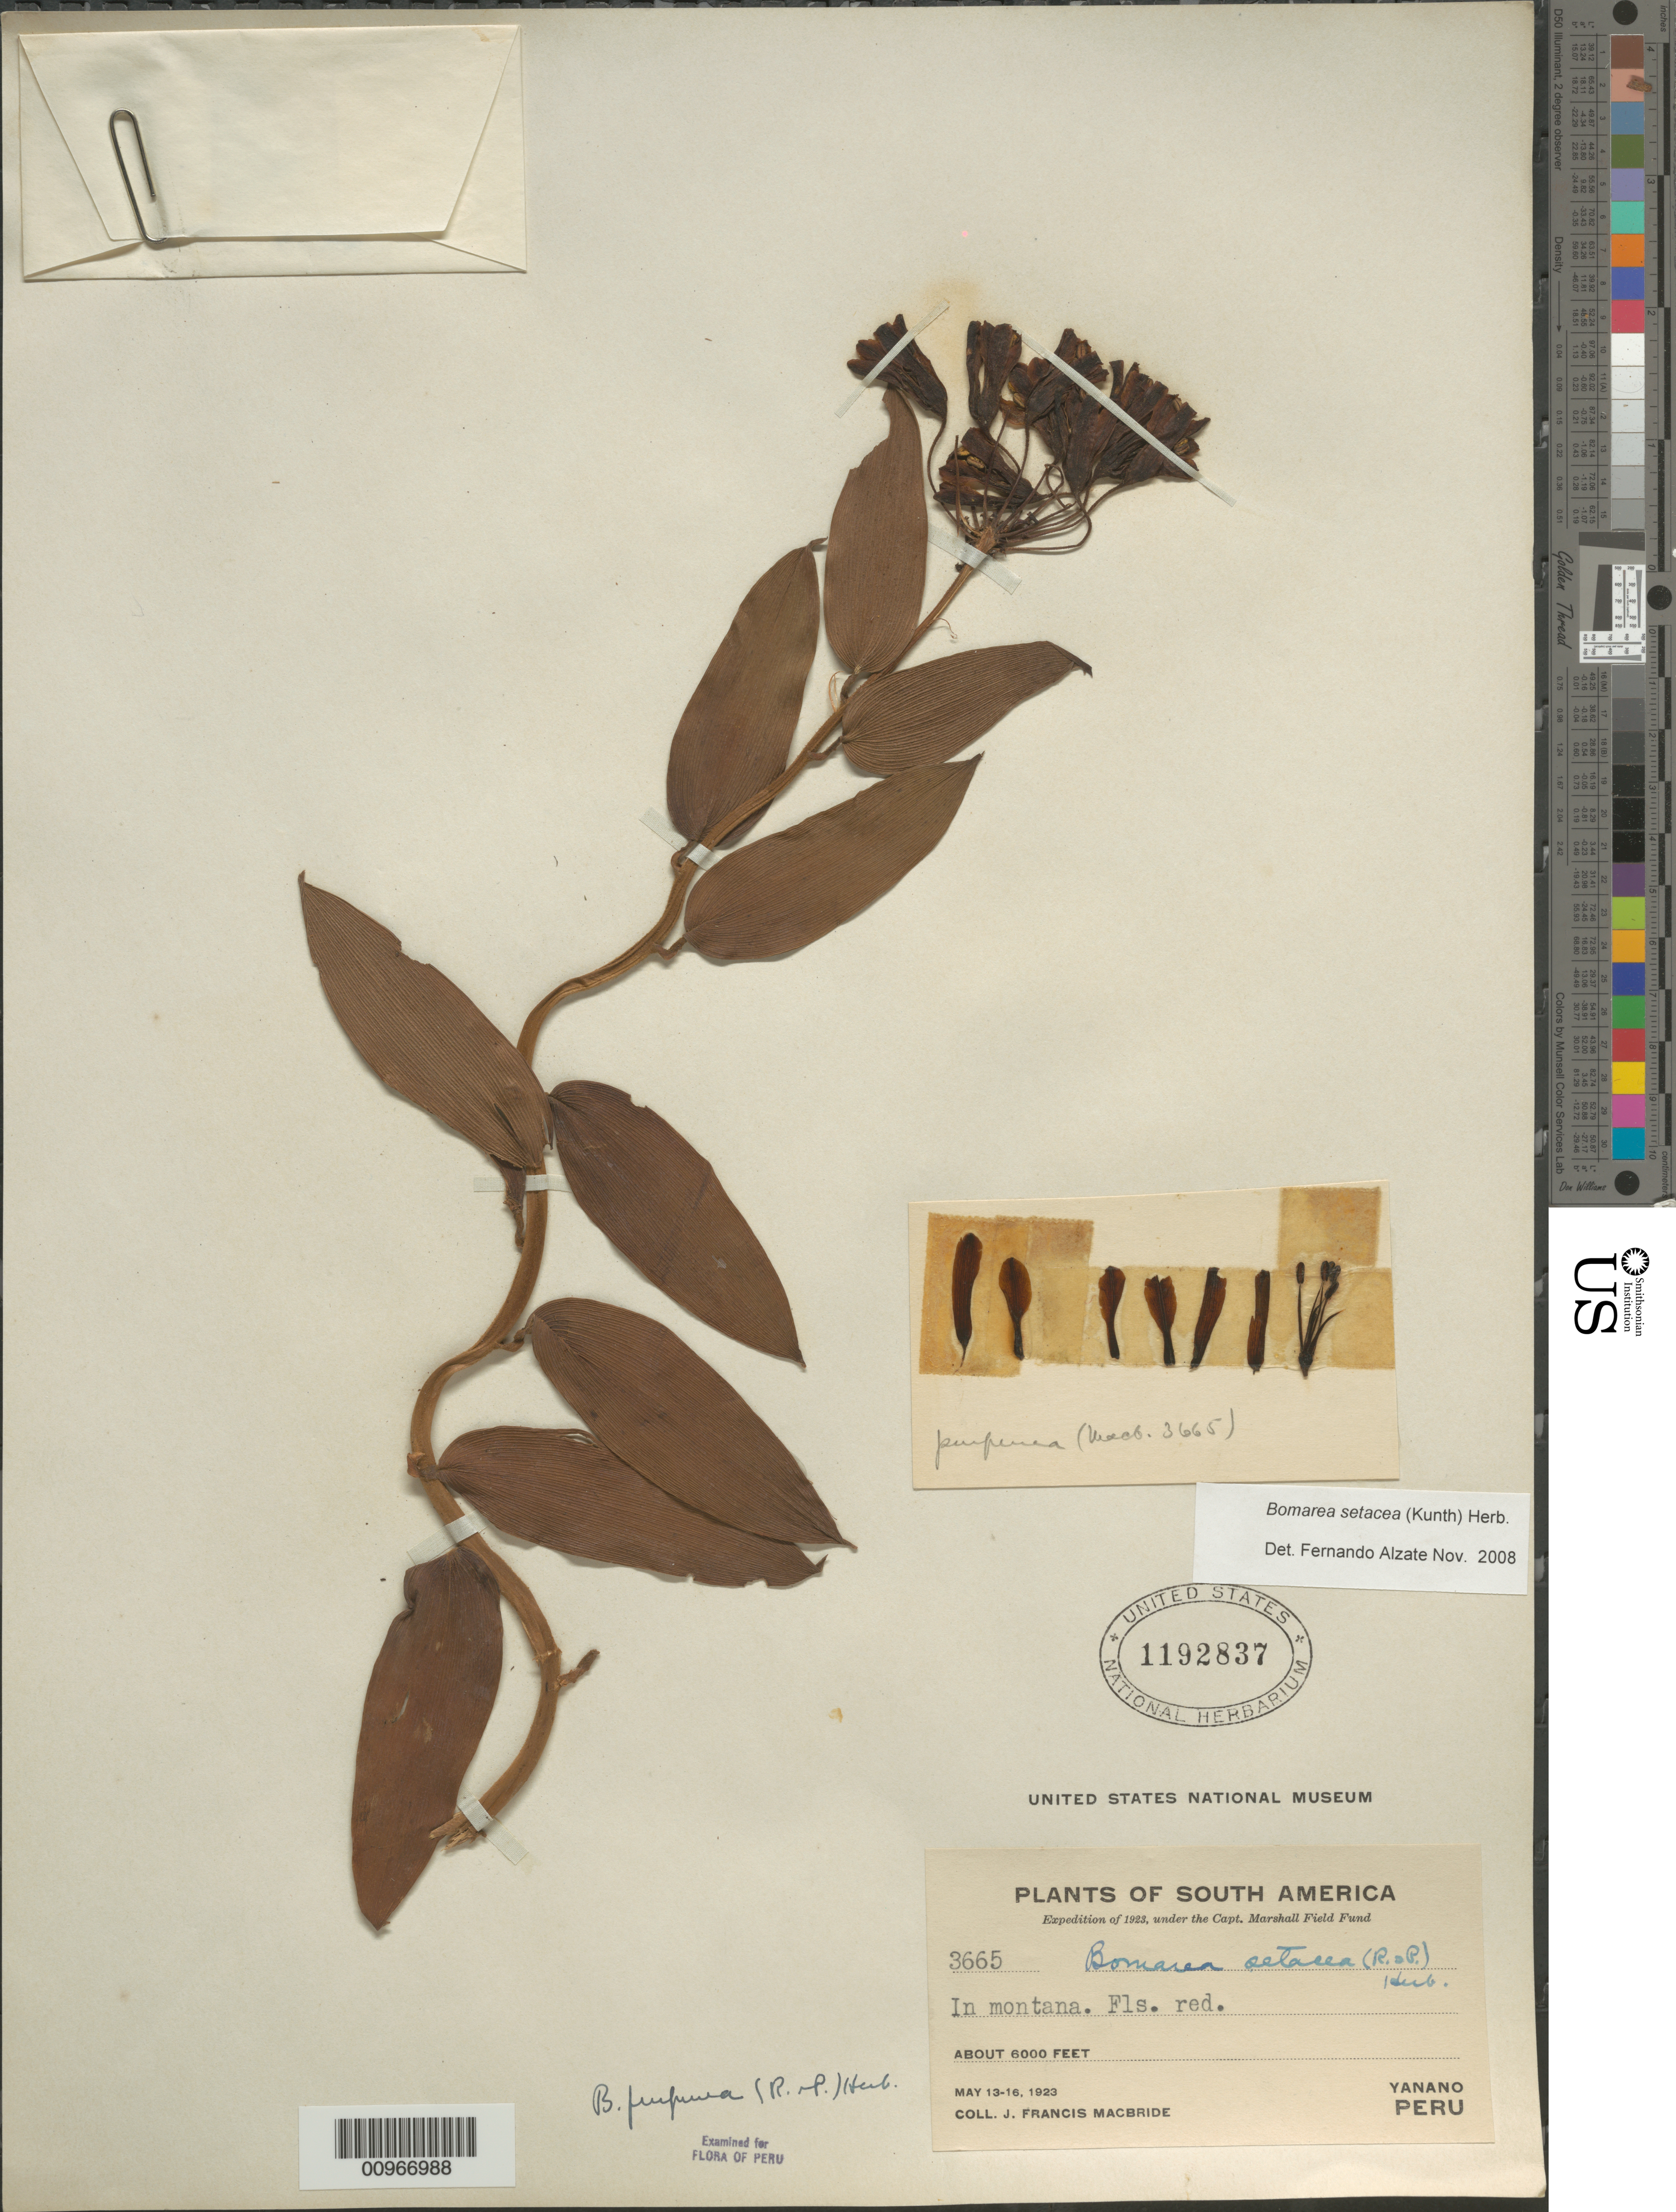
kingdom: Plantae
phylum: Tracheophyta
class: Liliopsida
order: Liliales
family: Alstroemeriaceae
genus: Bomarea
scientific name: Bomarea setacea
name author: (Ruiz & Pav.) Herb.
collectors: J. F. Macbride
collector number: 3665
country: Peru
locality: Yanano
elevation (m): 1829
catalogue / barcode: US 1192837